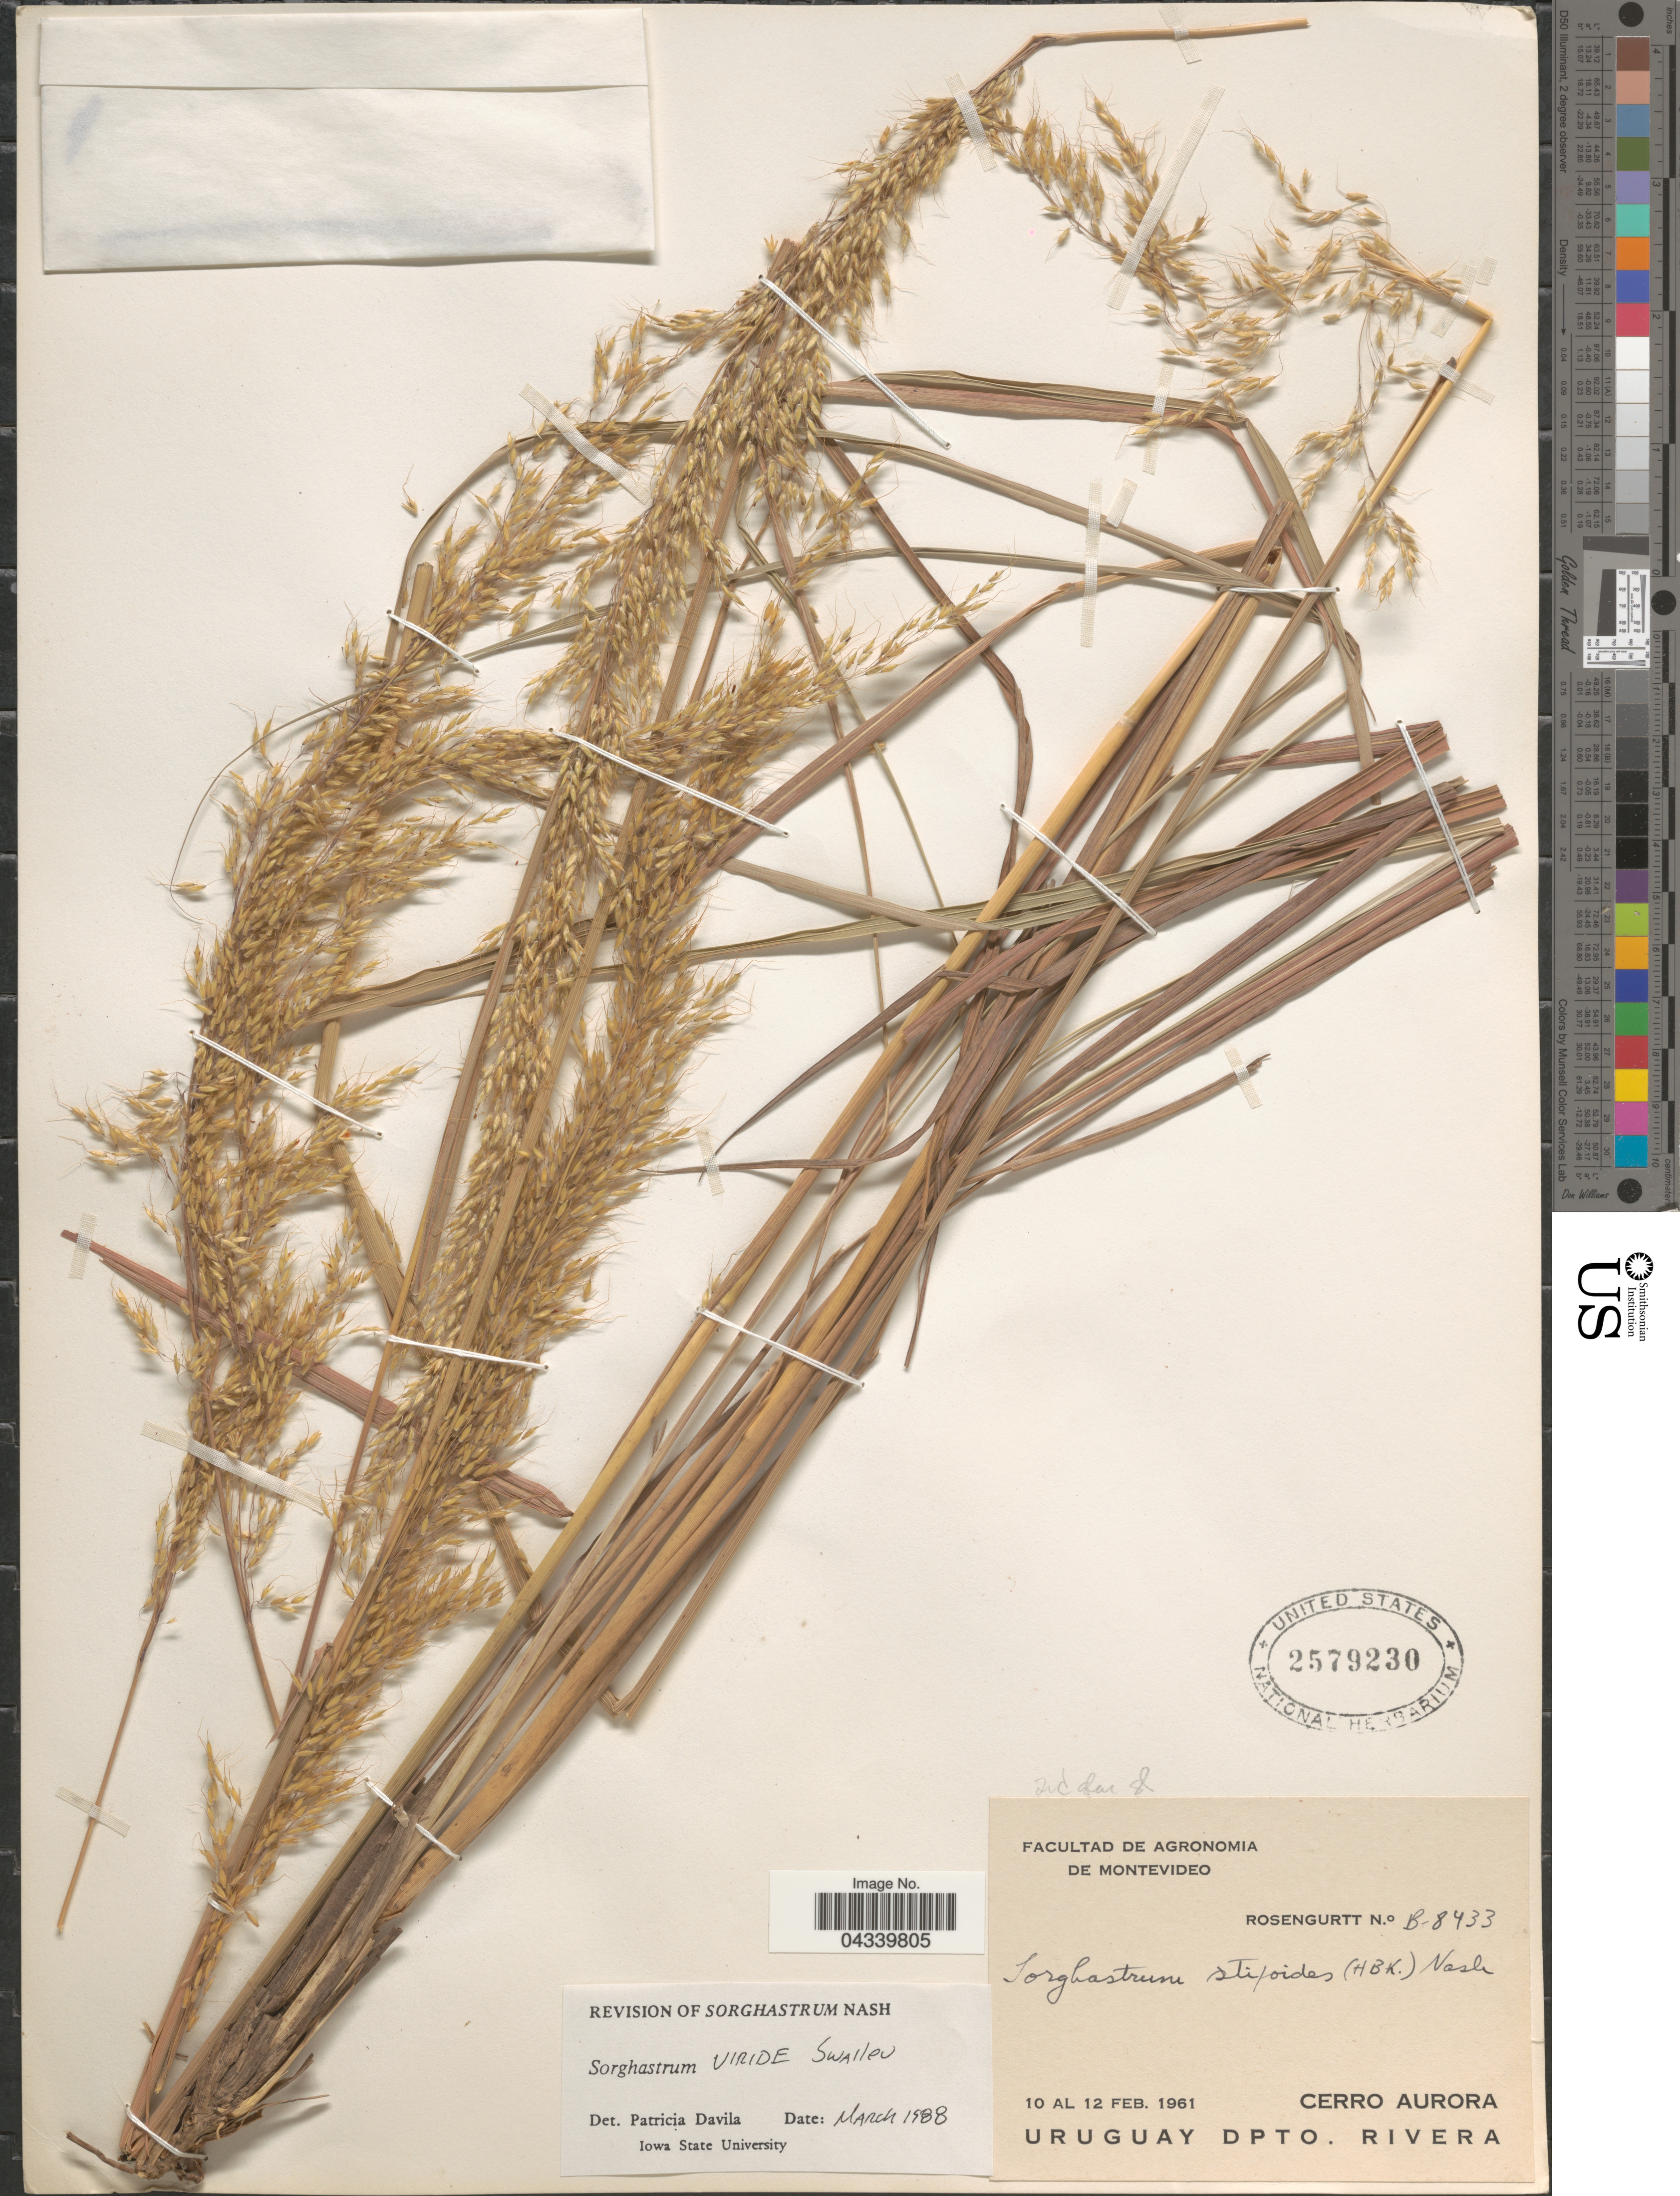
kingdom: Plantae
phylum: Tracheophyta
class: Liliopsida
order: Poales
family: Poaceae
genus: Sorghastrum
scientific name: Sorghastrum viride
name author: Swallen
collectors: Rosengurtt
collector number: B-8433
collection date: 1961-02-10/1961-02-12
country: Uruguay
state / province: Rivera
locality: Cerro Aurora. Dpto. Rivera.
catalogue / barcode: US 2579230